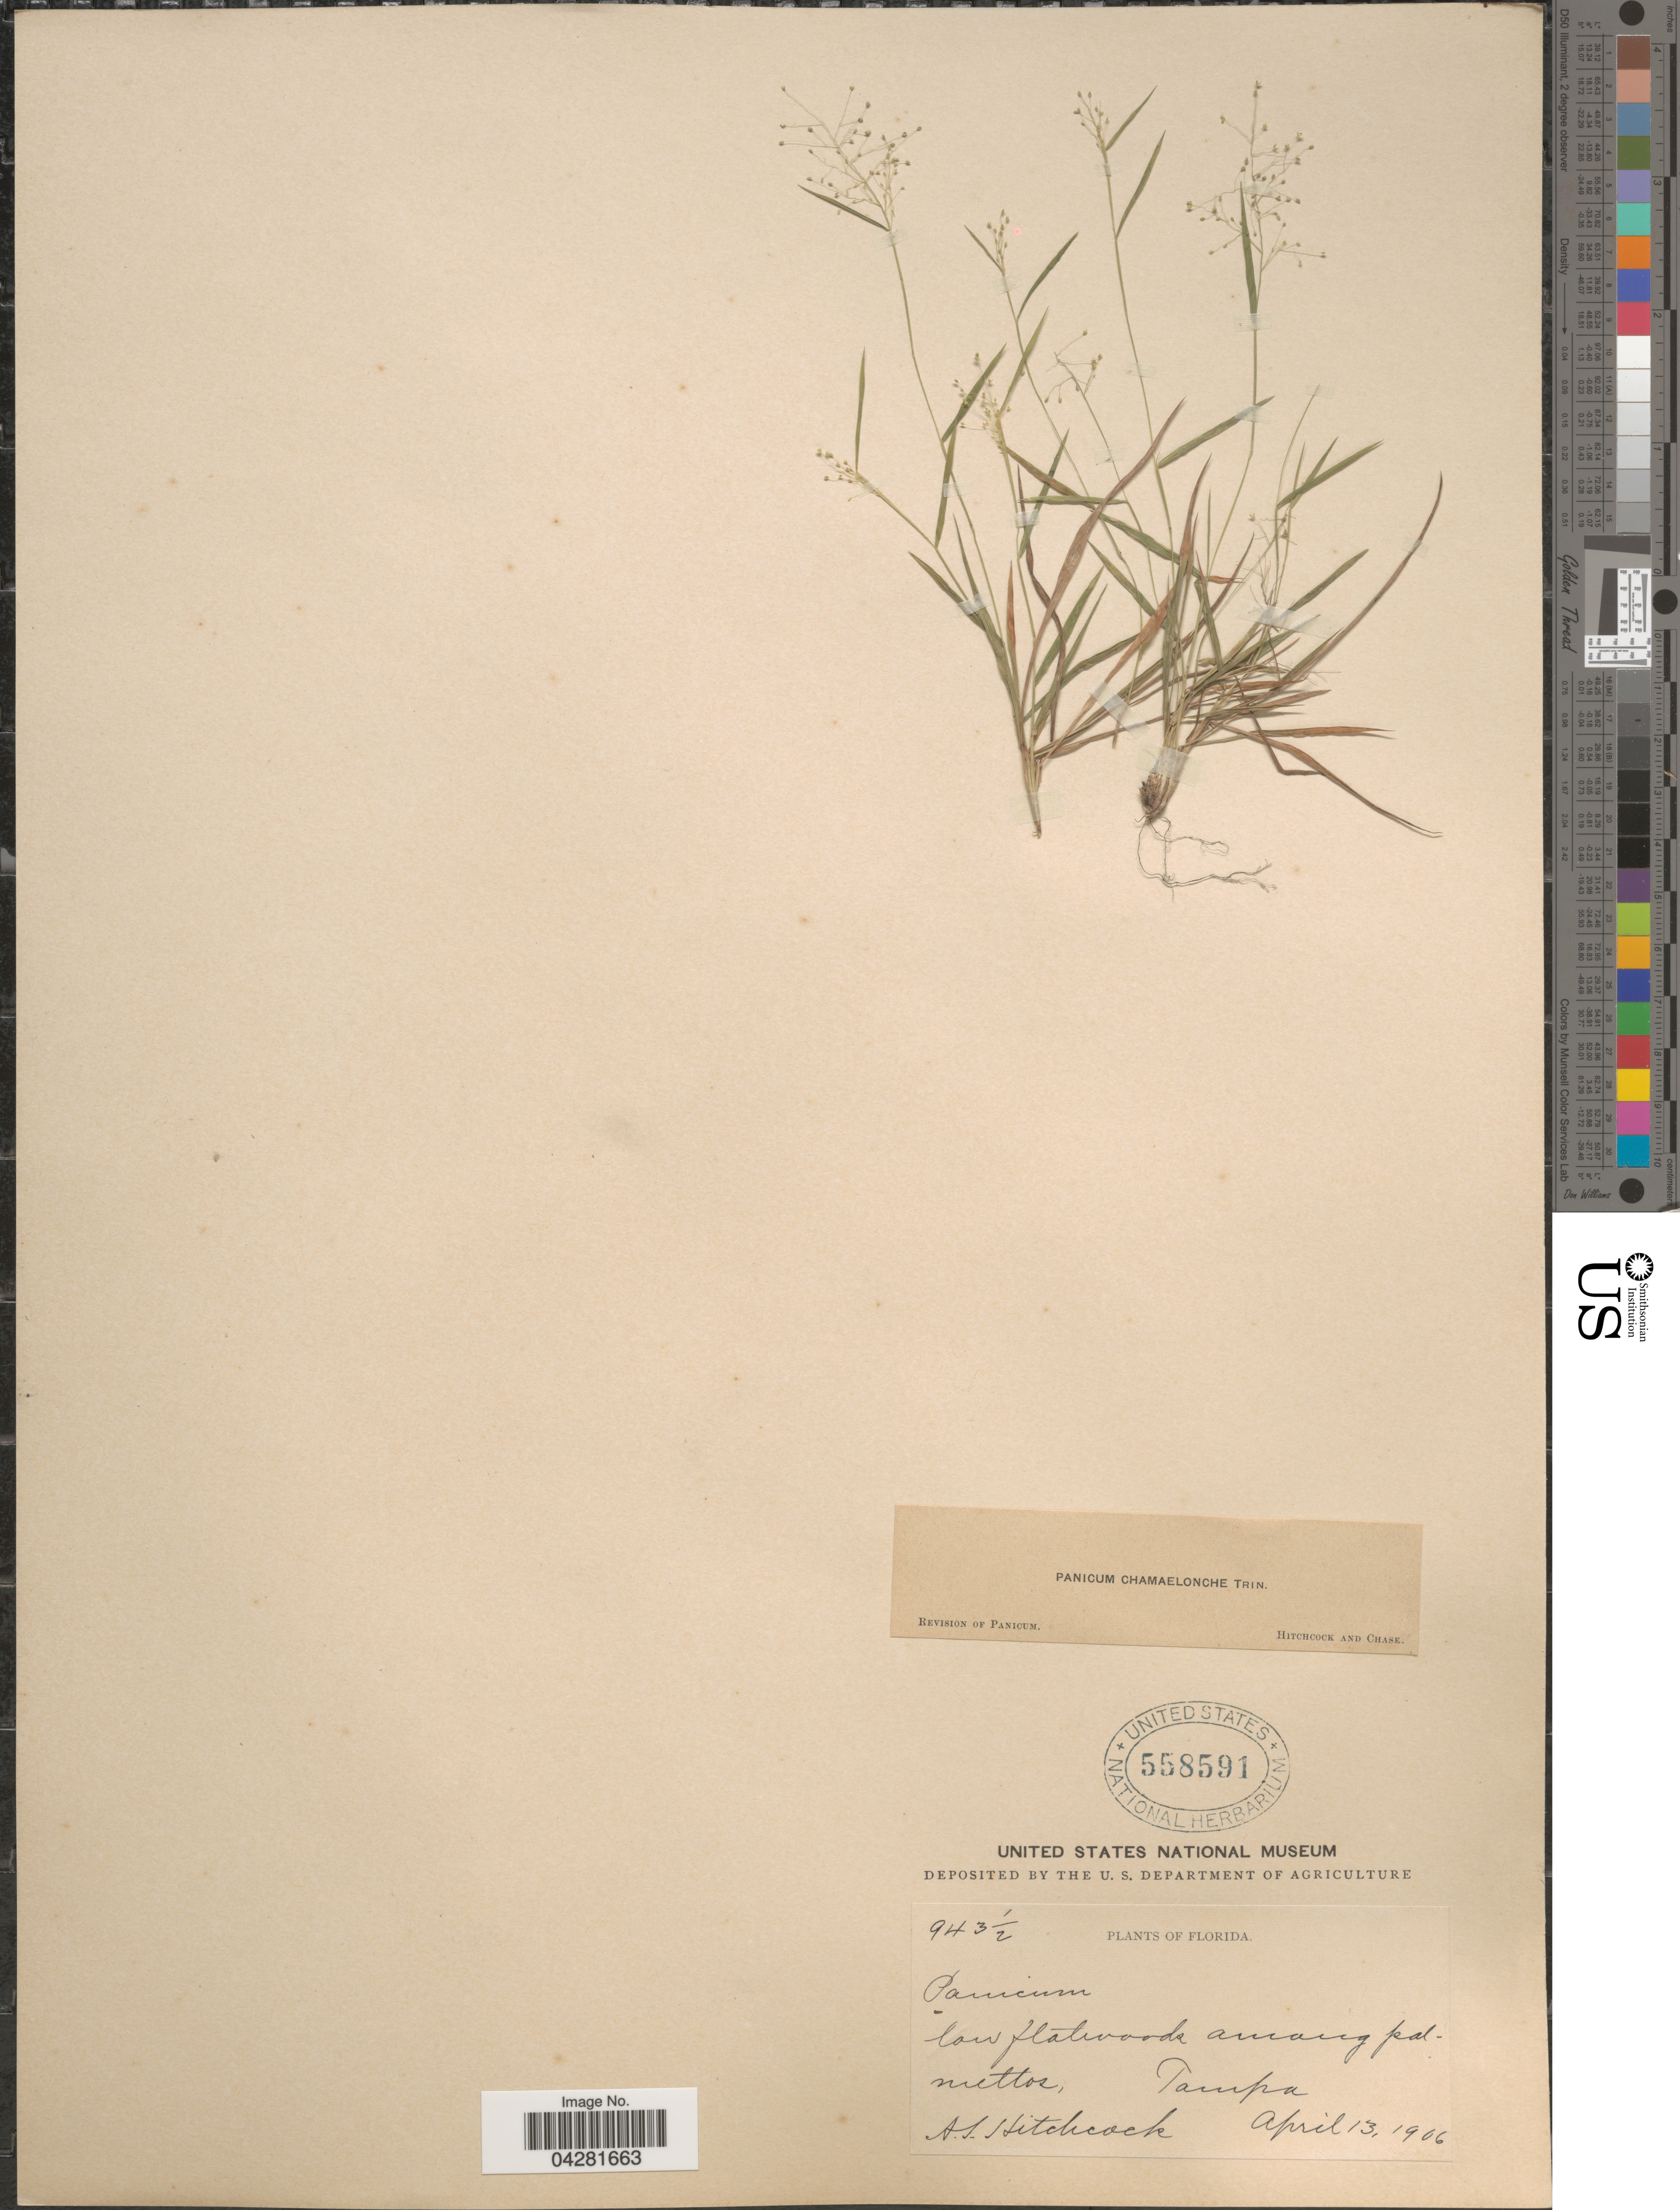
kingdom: Plantae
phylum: Tracheophyta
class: Liliopsida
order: Poales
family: Poaceae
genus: Dichanthelium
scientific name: Dichanthelium ensifolium var. ensifolium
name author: (Baldwin ex Elliot) Gould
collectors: A. S. Hitchcock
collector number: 943½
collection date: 1906-04-13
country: United States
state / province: Florida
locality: Tampa.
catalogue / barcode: US 558591